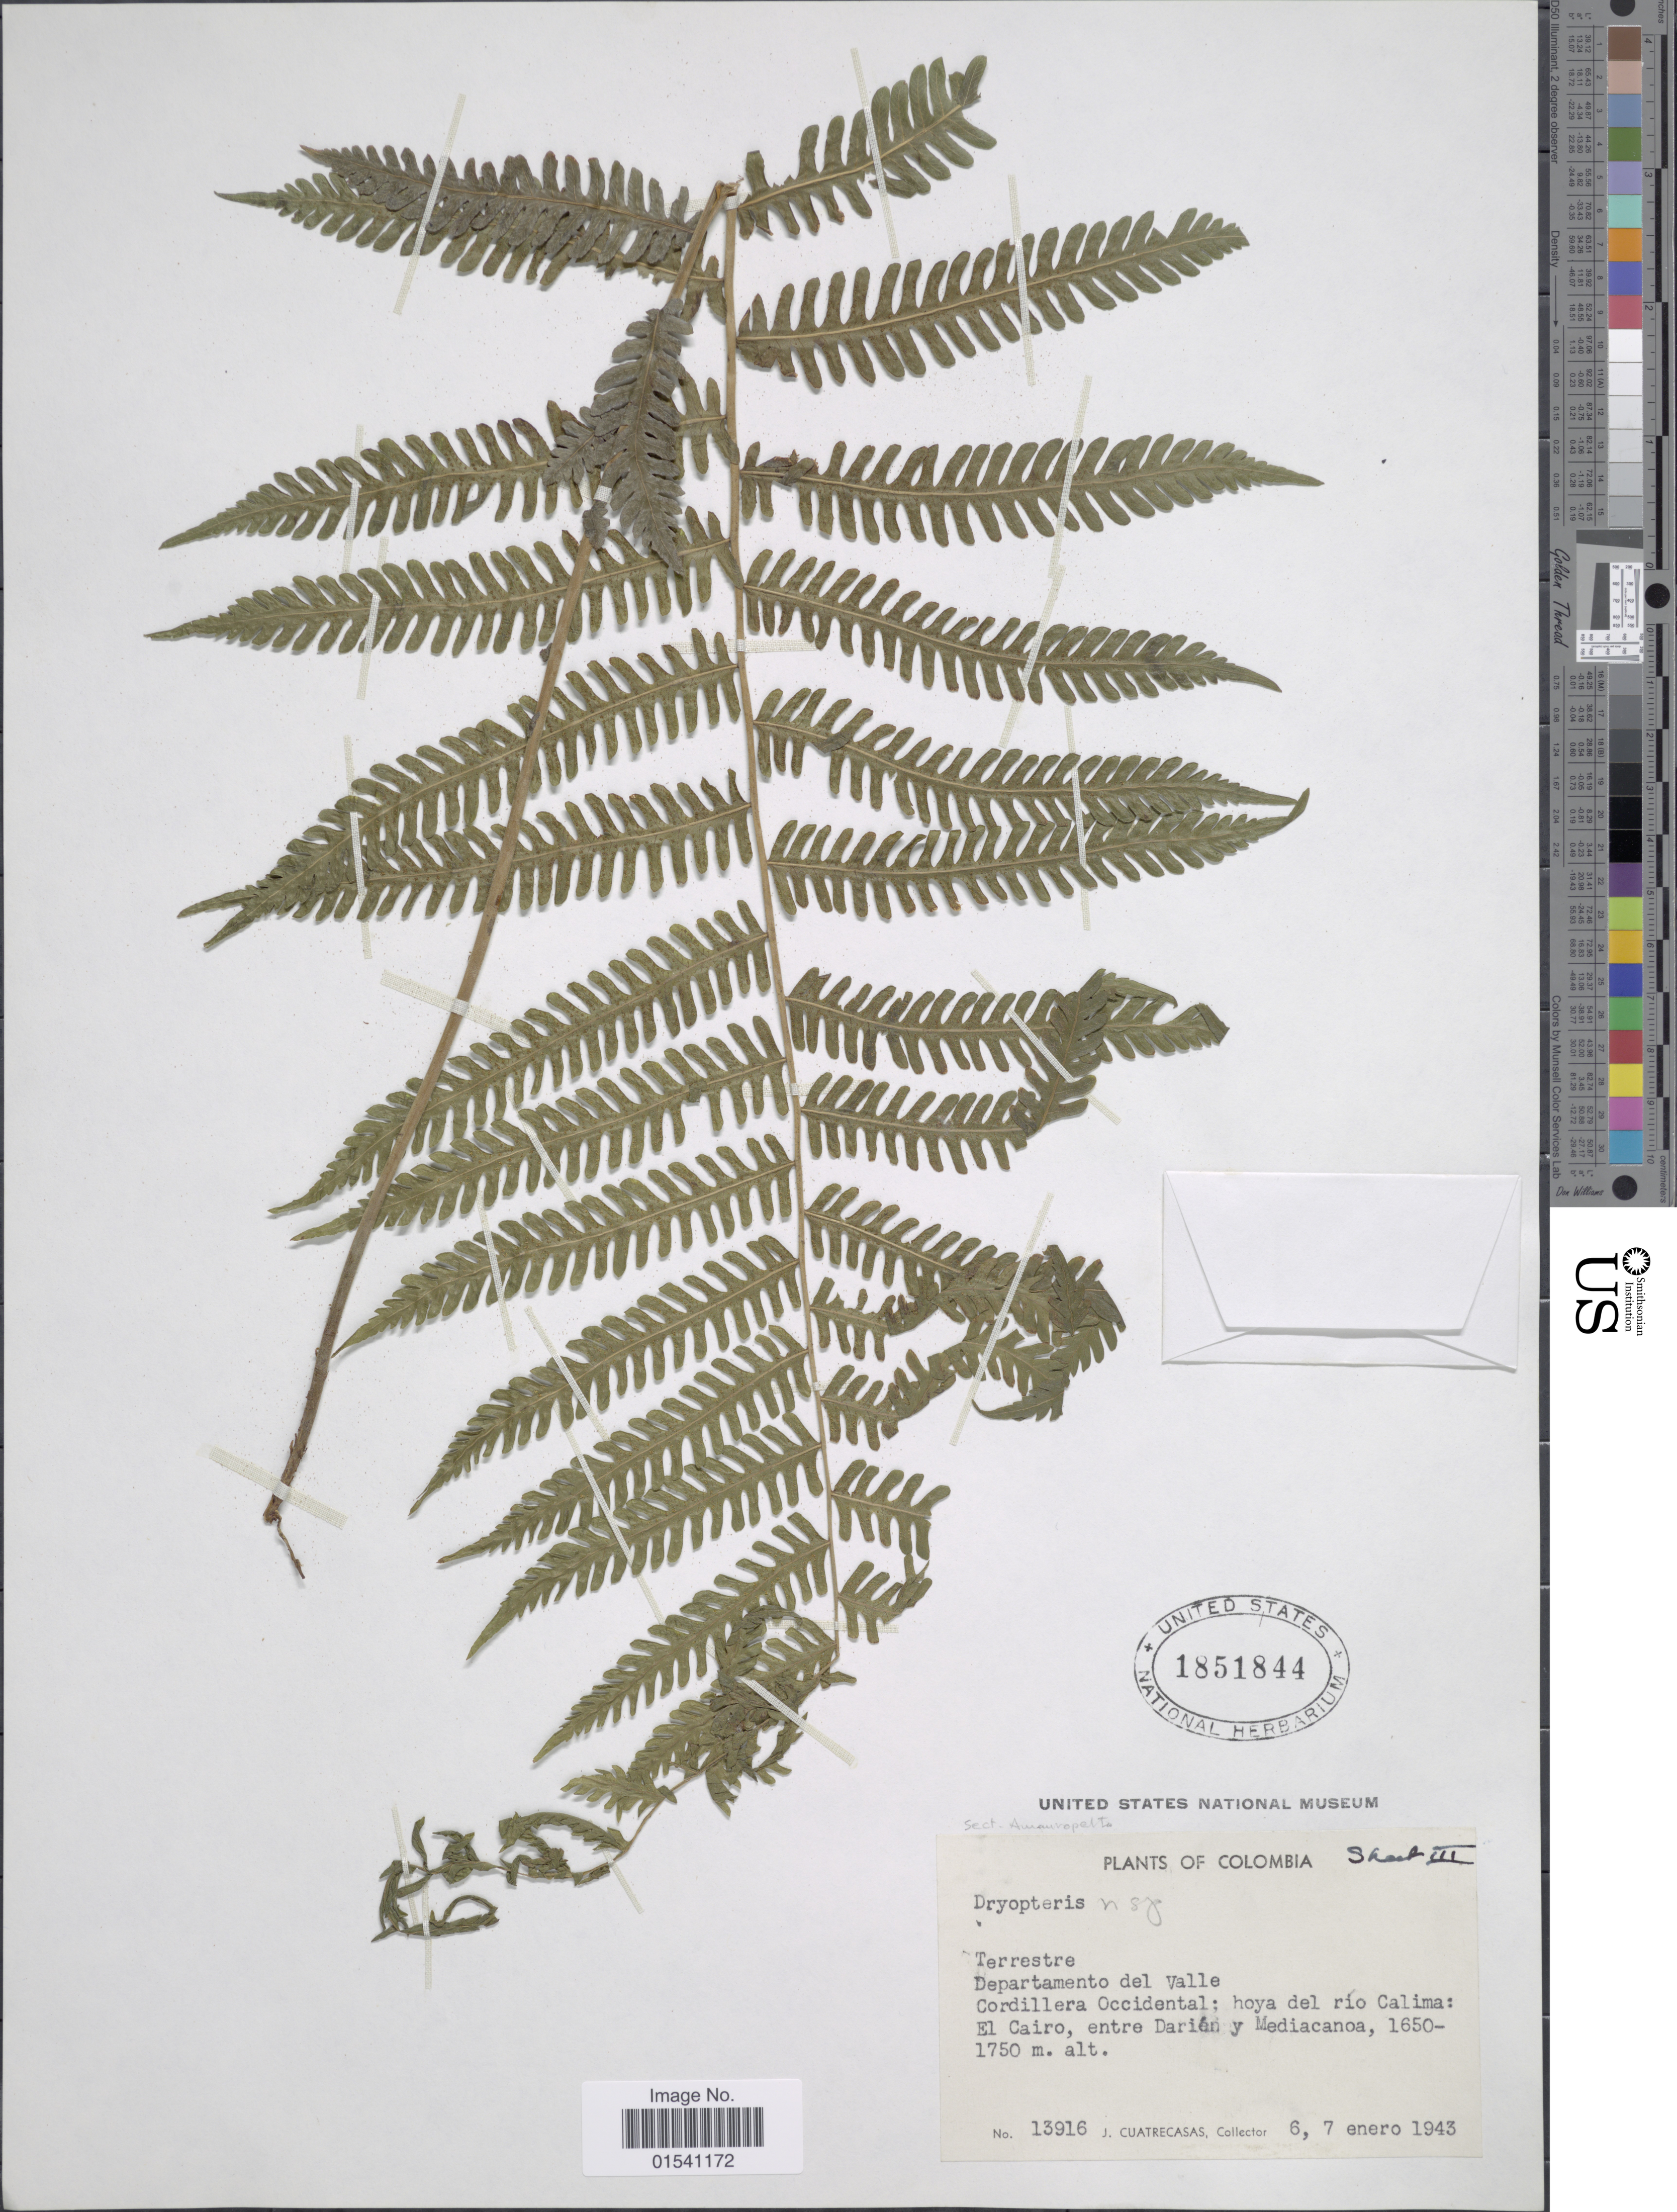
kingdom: Plantae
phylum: Tracheophyta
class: Polypodiopsida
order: Polypodiales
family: Thelypteridaceae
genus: Amauropelta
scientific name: Amauropelta sp.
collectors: J. Cuatrecasas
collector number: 13916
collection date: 1943-01-06/1943-01-07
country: Colombia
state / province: Valle del Cauca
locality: Departamento del Valle. Cordillera Occidental; hoya del río Calima: El Cairo, entre Darién y Mediacanoa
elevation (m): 1650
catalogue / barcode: US 1851844